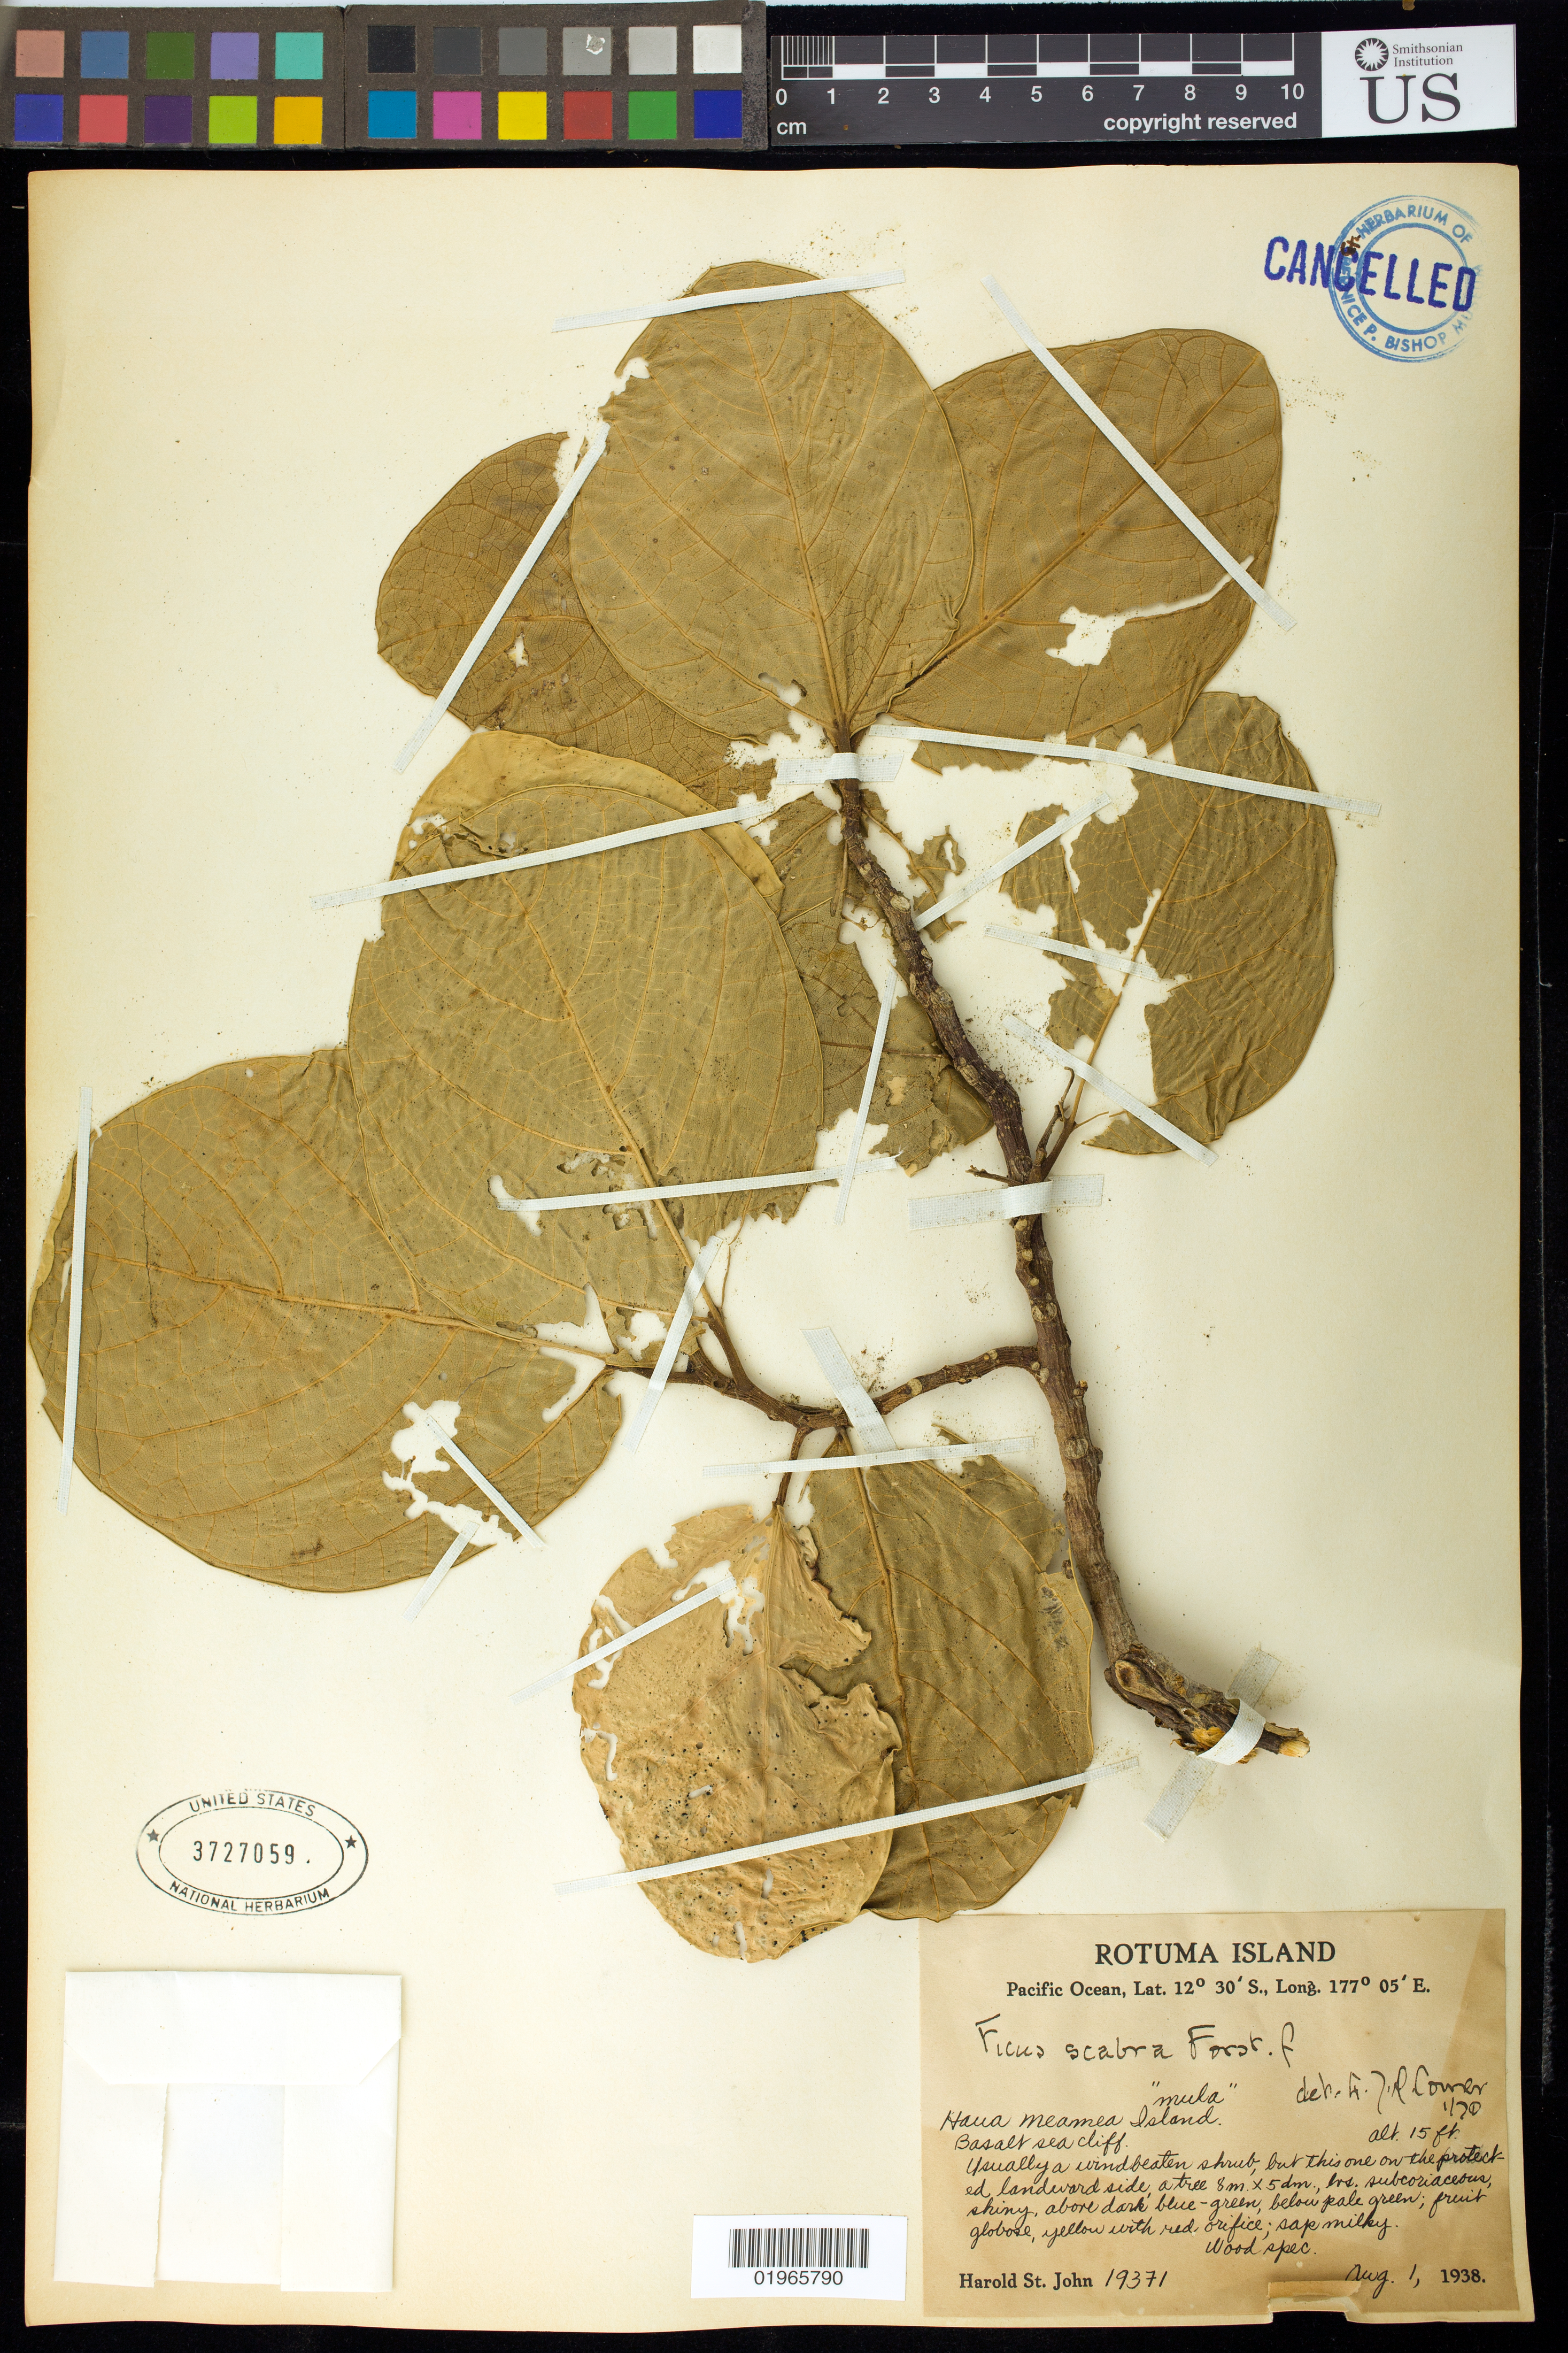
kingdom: Plantae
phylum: Tracheophyta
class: Magnoliopsida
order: Rosales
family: Moraceae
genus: Ficus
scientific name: Ficus scabra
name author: G. Forst.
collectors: H. St. John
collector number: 19371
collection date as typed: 01 Aug 1938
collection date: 1938-08-01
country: Fiji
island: Rotuma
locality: Haua Meamea Island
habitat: Basalt sea cliff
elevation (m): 5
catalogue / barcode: US 3727059